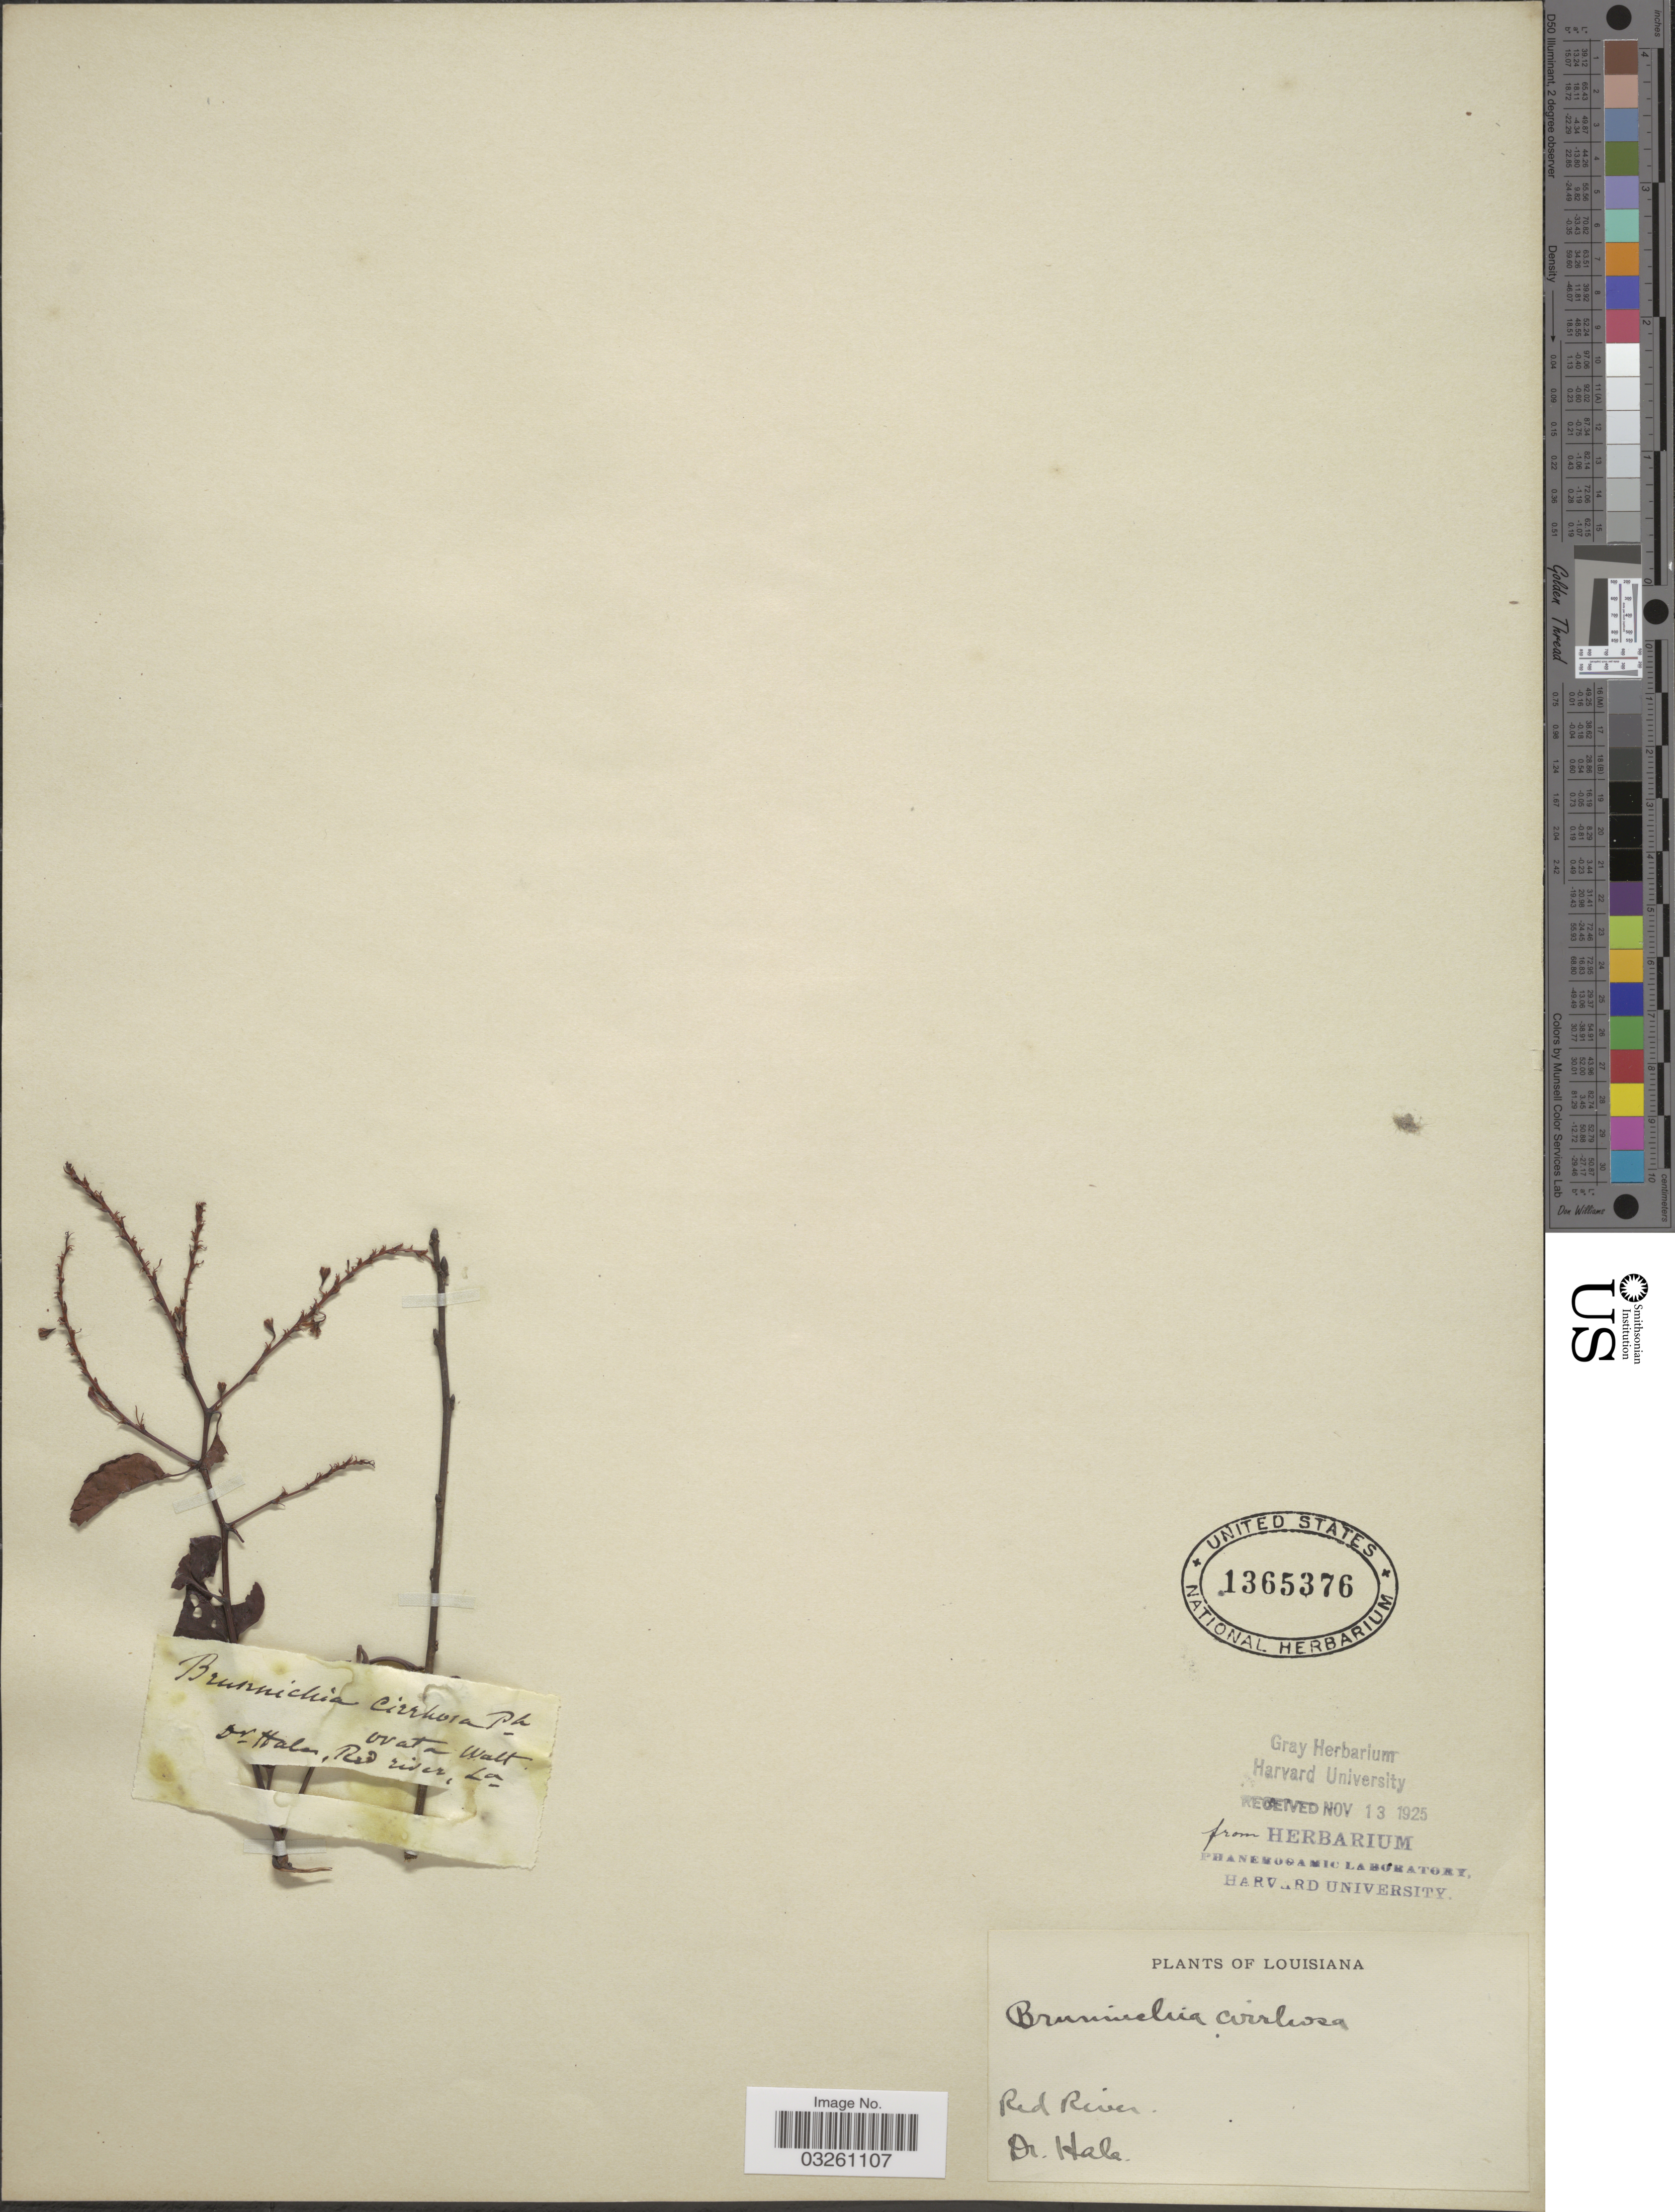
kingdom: Plantae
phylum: Tracheophyta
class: Magnoliopsida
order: Caryophyllales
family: Polygonaceae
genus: Brunnichia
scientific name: Brunnichia cirrhosa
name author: Gaertn.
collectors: -- Hale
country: United States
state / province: Louisiana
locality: Red River.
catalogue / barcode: US 1365376